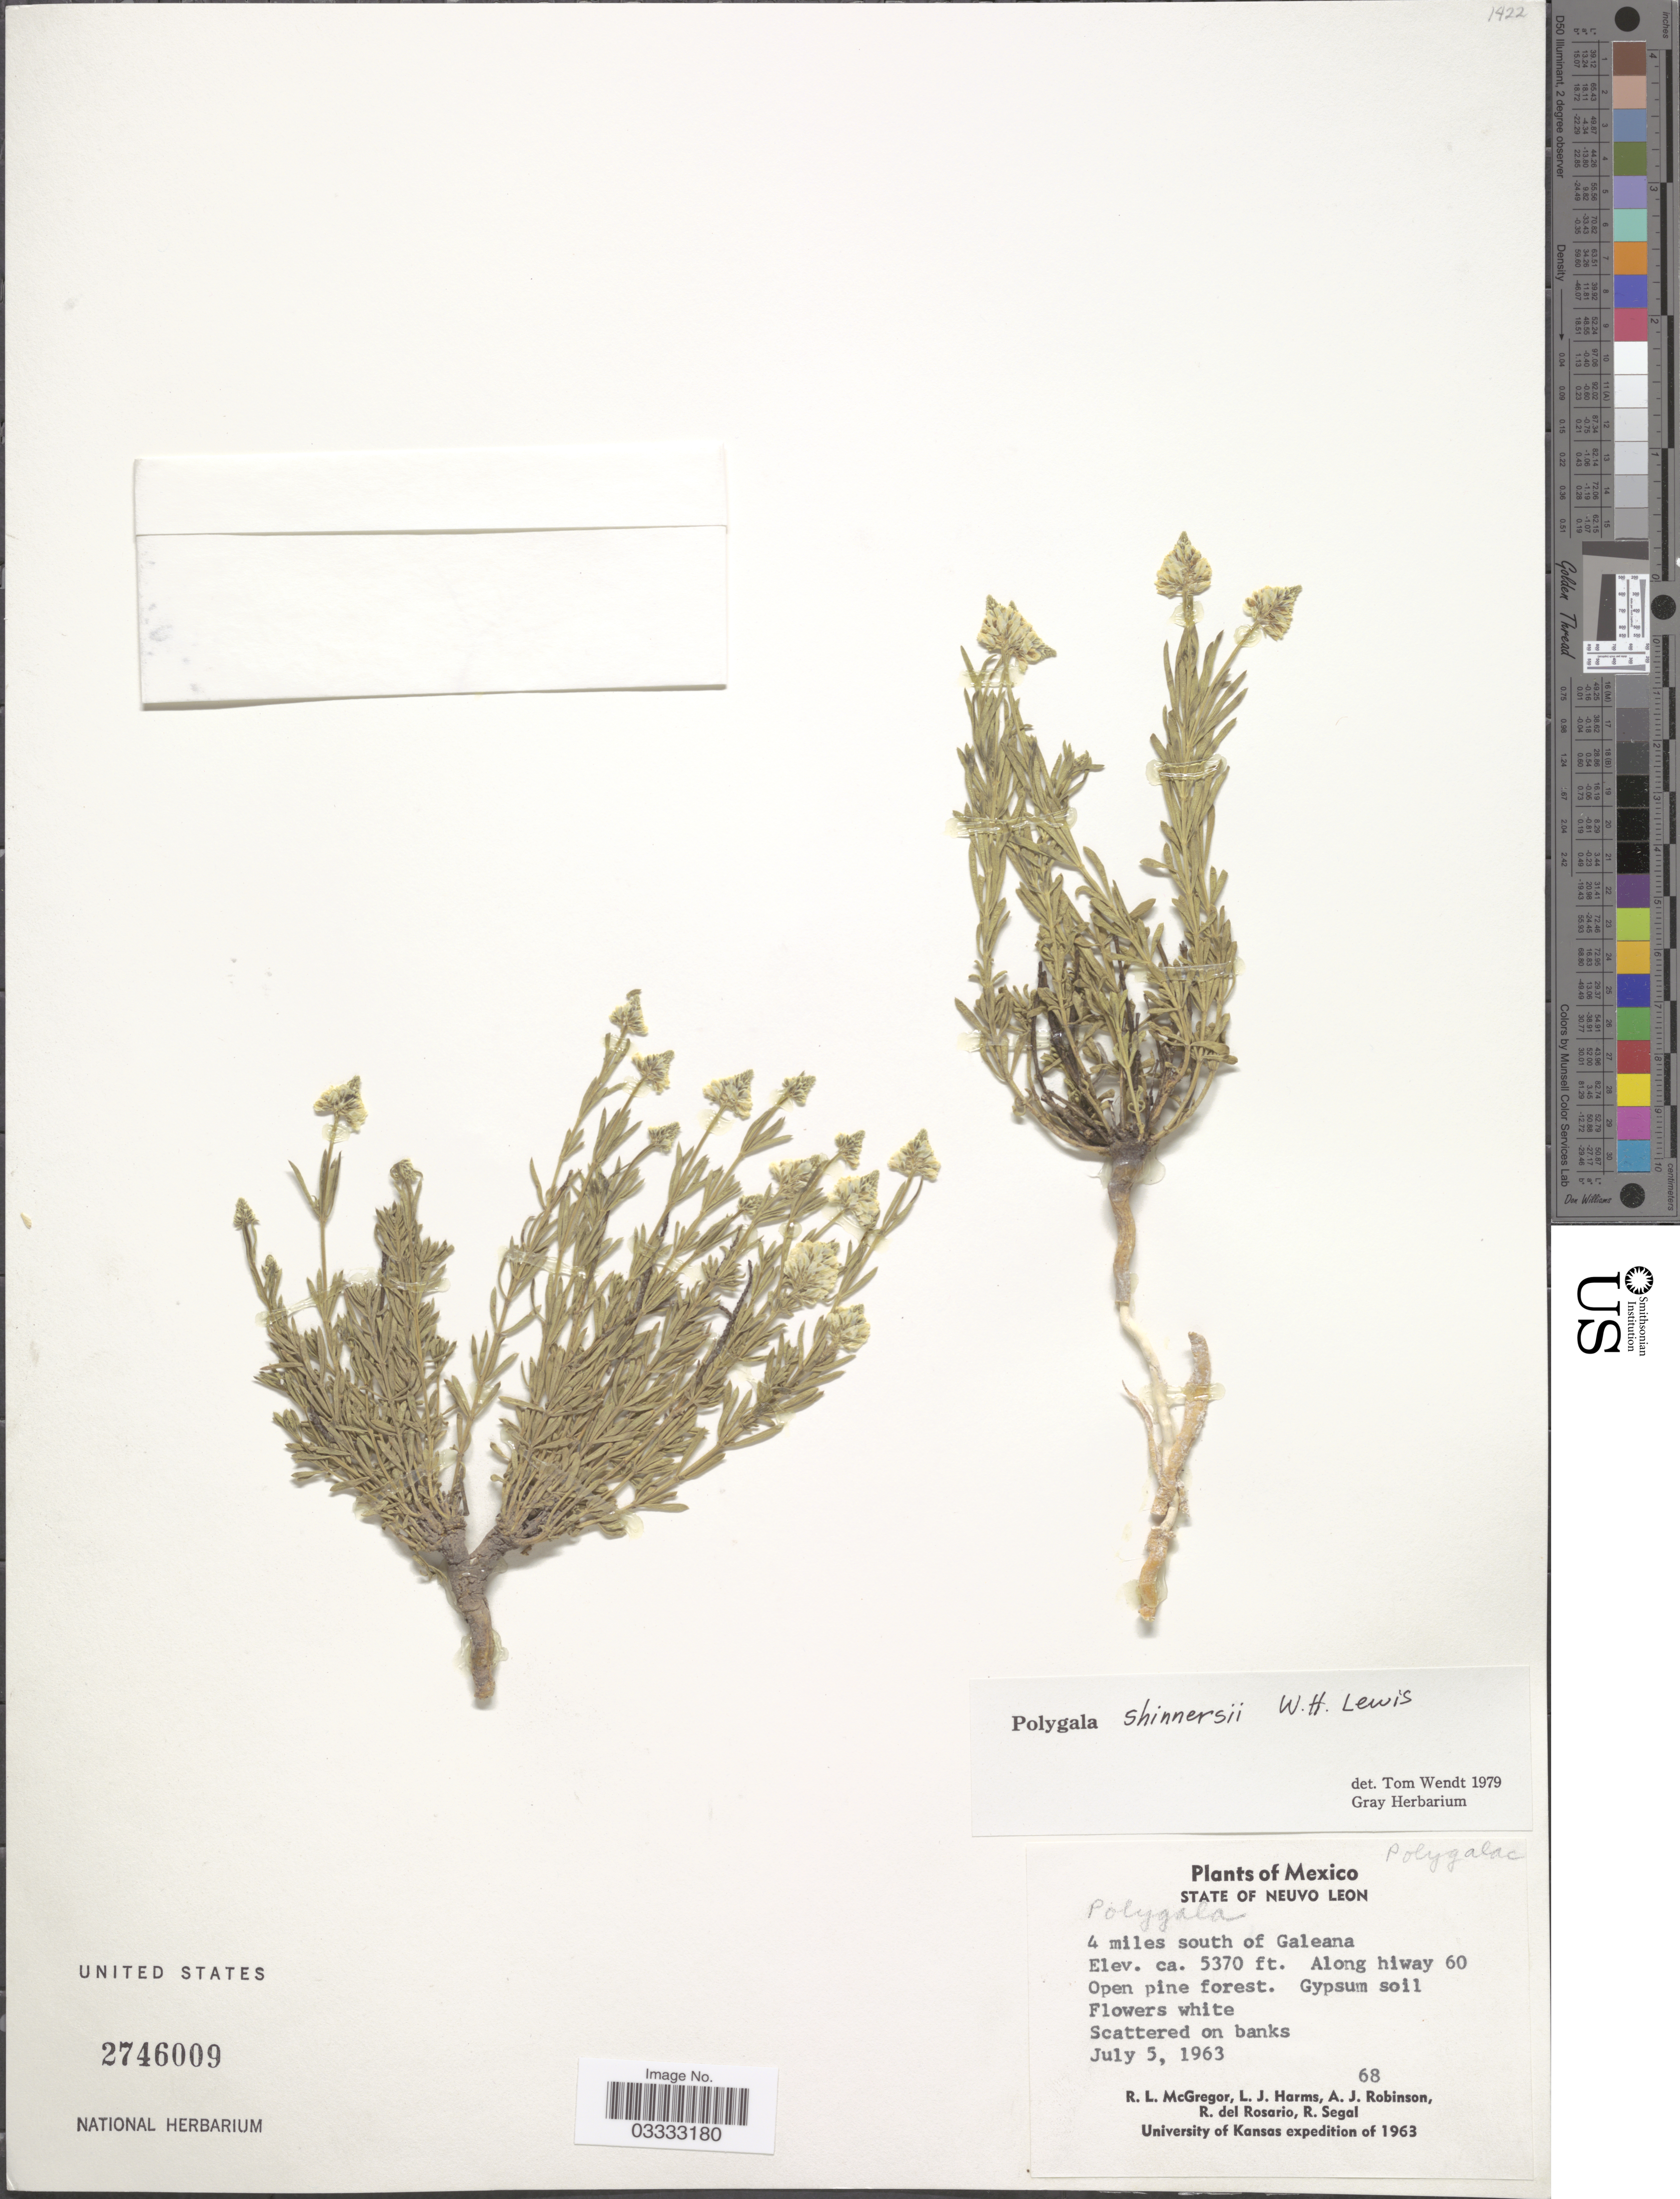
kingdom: Plantae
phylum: Tracheophyta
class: Magnoliopsida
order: Fabales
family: Polygalaceae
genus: Polygala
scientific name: Polygala shinnersii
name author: W.H. Lewis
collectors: R. McGregor, L. Harms, A. J. Robinson, R. del Rosario & R. Segal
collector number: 68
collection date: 1963-07-05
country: Mexico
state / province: Nuevo León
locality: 4 miles south of Galena. Along hiway 60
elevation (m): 1637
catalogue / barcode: US 2746009